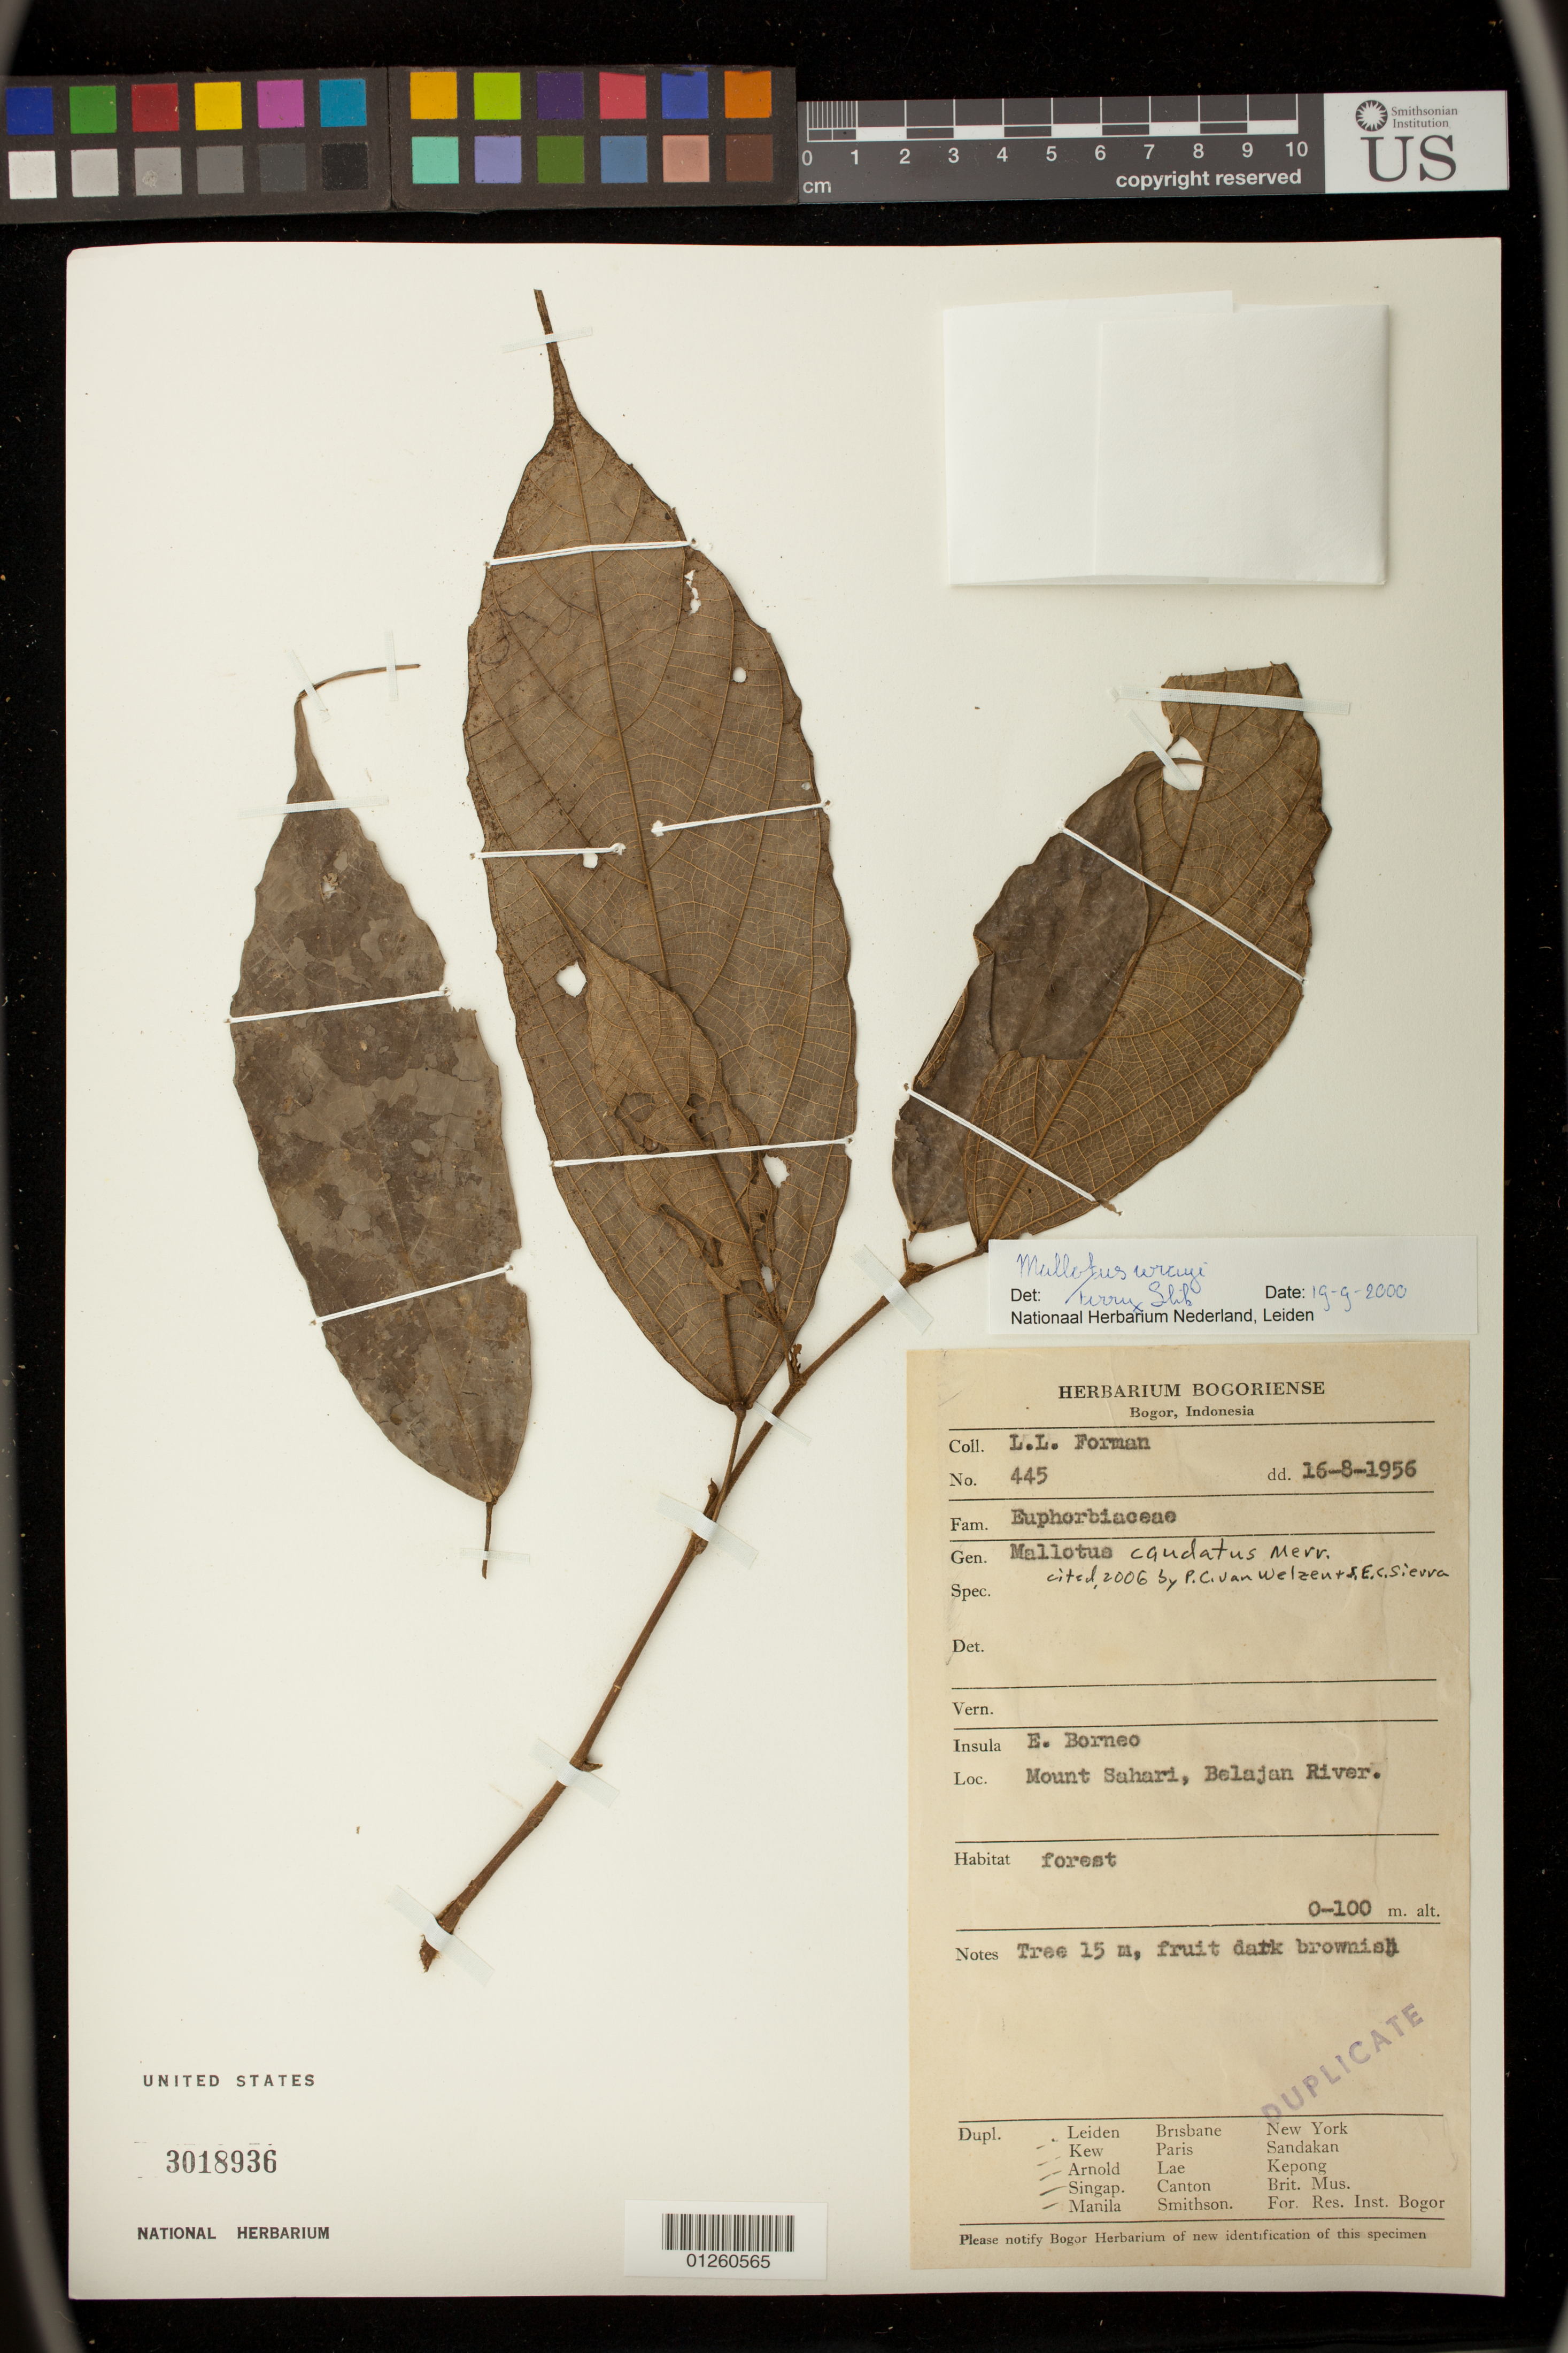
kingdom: Plantae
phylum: Tracheophyta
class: Magnoliopsida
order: Malpighiales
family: Euphorbiaceae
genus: Mallotus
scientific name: Mallotus caudatus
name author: Merr.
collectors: L. Forman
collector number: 445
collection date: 1956-08-16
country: Indonesia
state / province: Kalimantan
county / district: Kalimantan Timur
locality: E. Borneo,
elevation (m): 0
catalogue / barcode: US 3018936